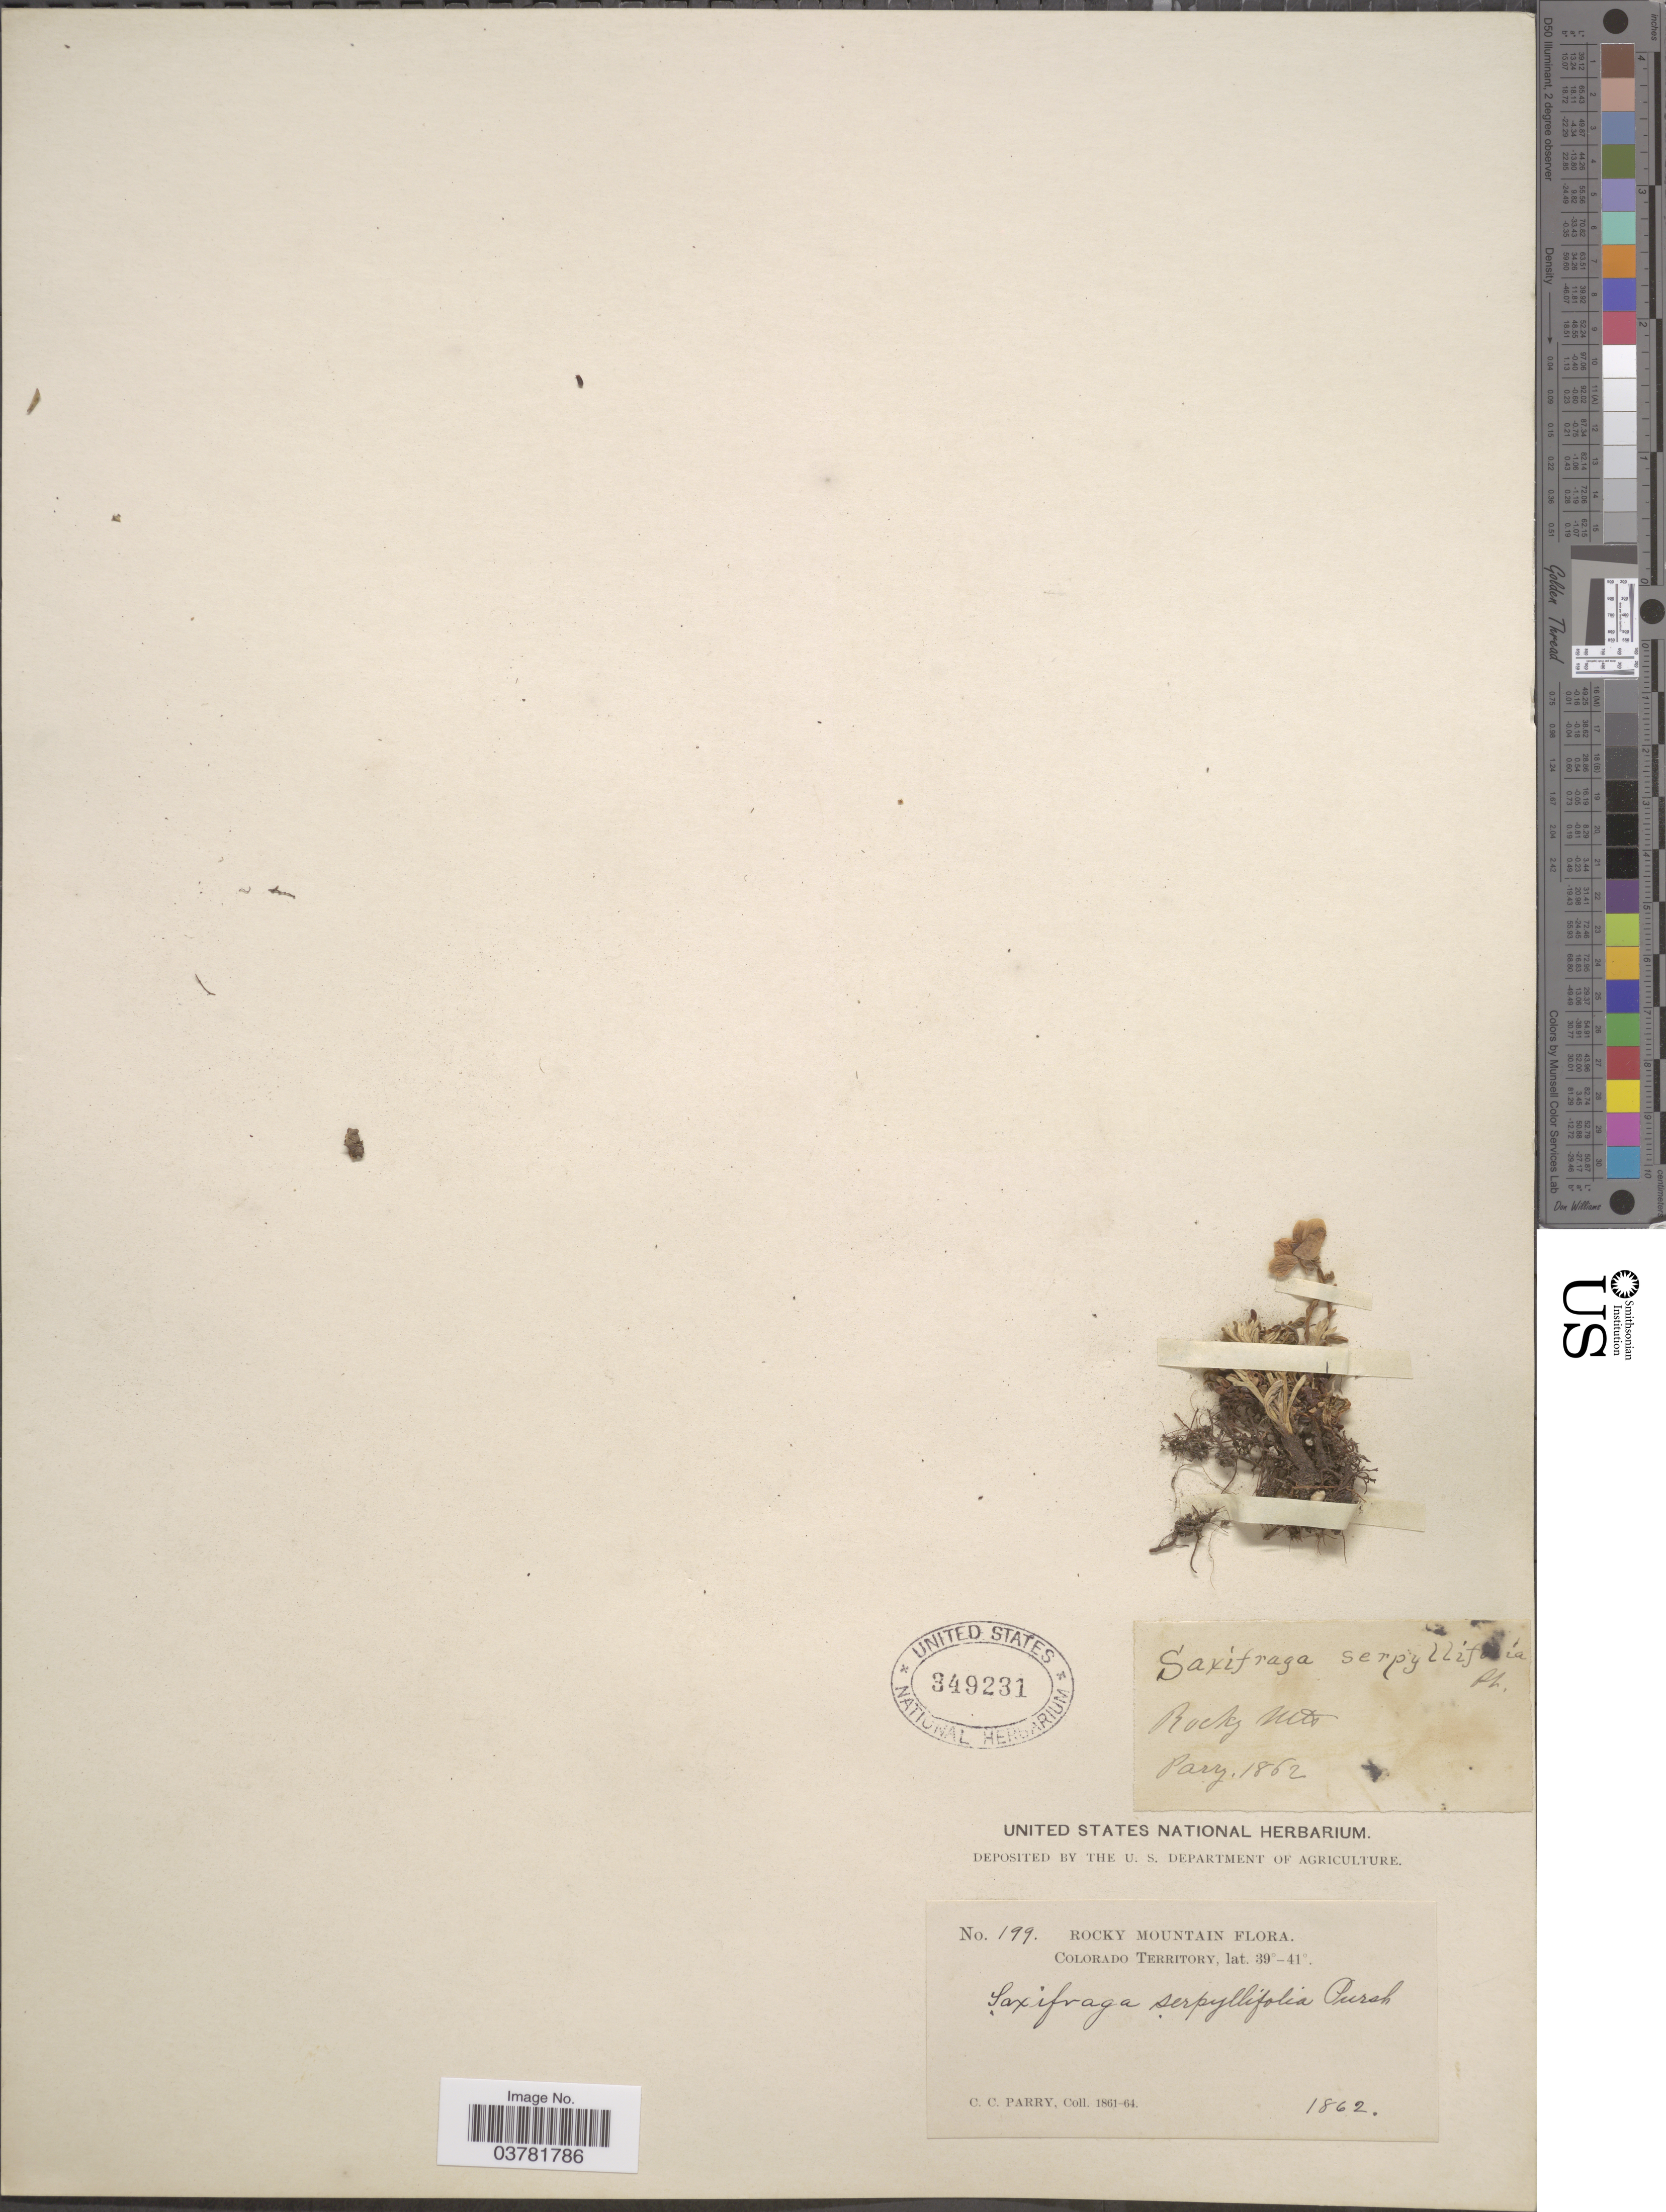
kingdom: Plantae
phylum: Tracheophyta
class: Magnoliopsida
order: Saxifragales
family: Saxifragaceae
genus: Saxifraga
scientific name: Saxifraga sp.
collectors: C. C. Parry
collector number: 199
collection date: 1862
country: United States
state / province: Colorado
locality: Rocky Mountain. Colorado Territory.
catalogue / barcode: US 349231